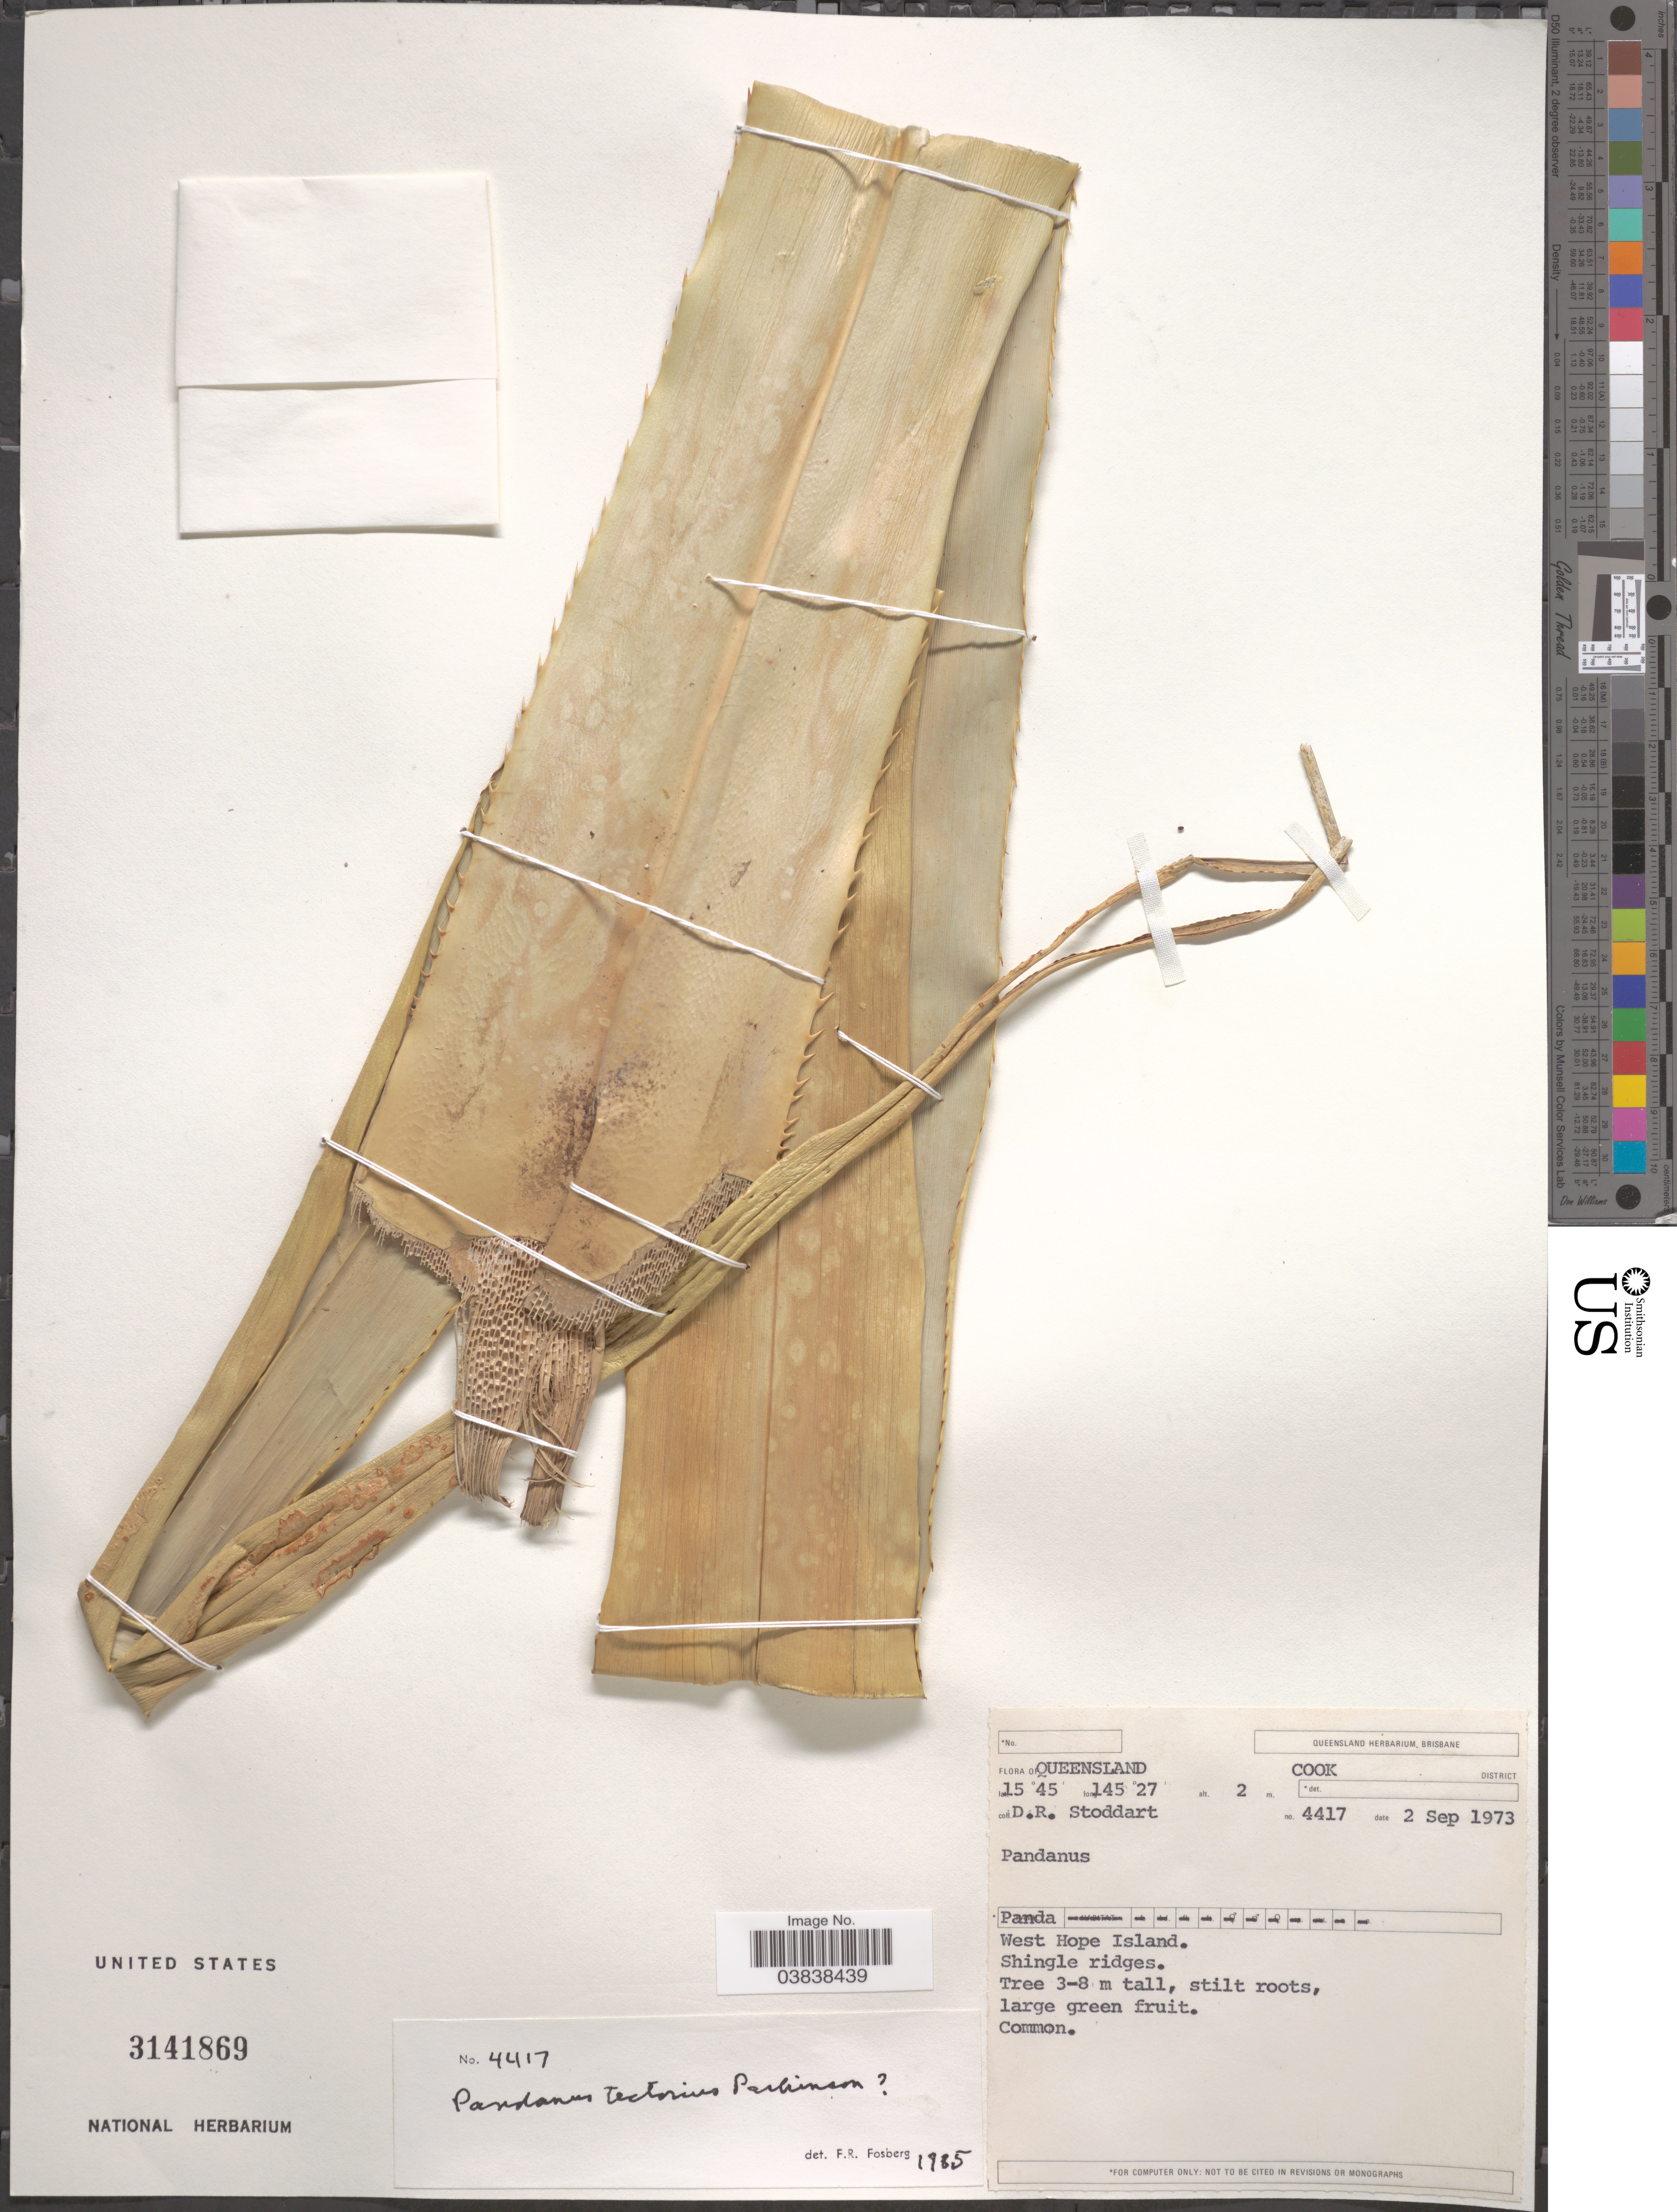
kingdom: Plantae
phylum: Tracheophyta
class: Liliopsida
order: Pandanales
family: Pandanaceae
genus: Pandanus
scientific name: Pandanus tectorius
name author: Parkinson ex DuRoi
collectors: D. R. Stoddart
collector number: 4417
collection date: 1973-09-02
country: Australia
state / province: Queensland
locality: Cook District. West Hope Island.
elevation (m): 2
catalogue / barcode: US 3141869